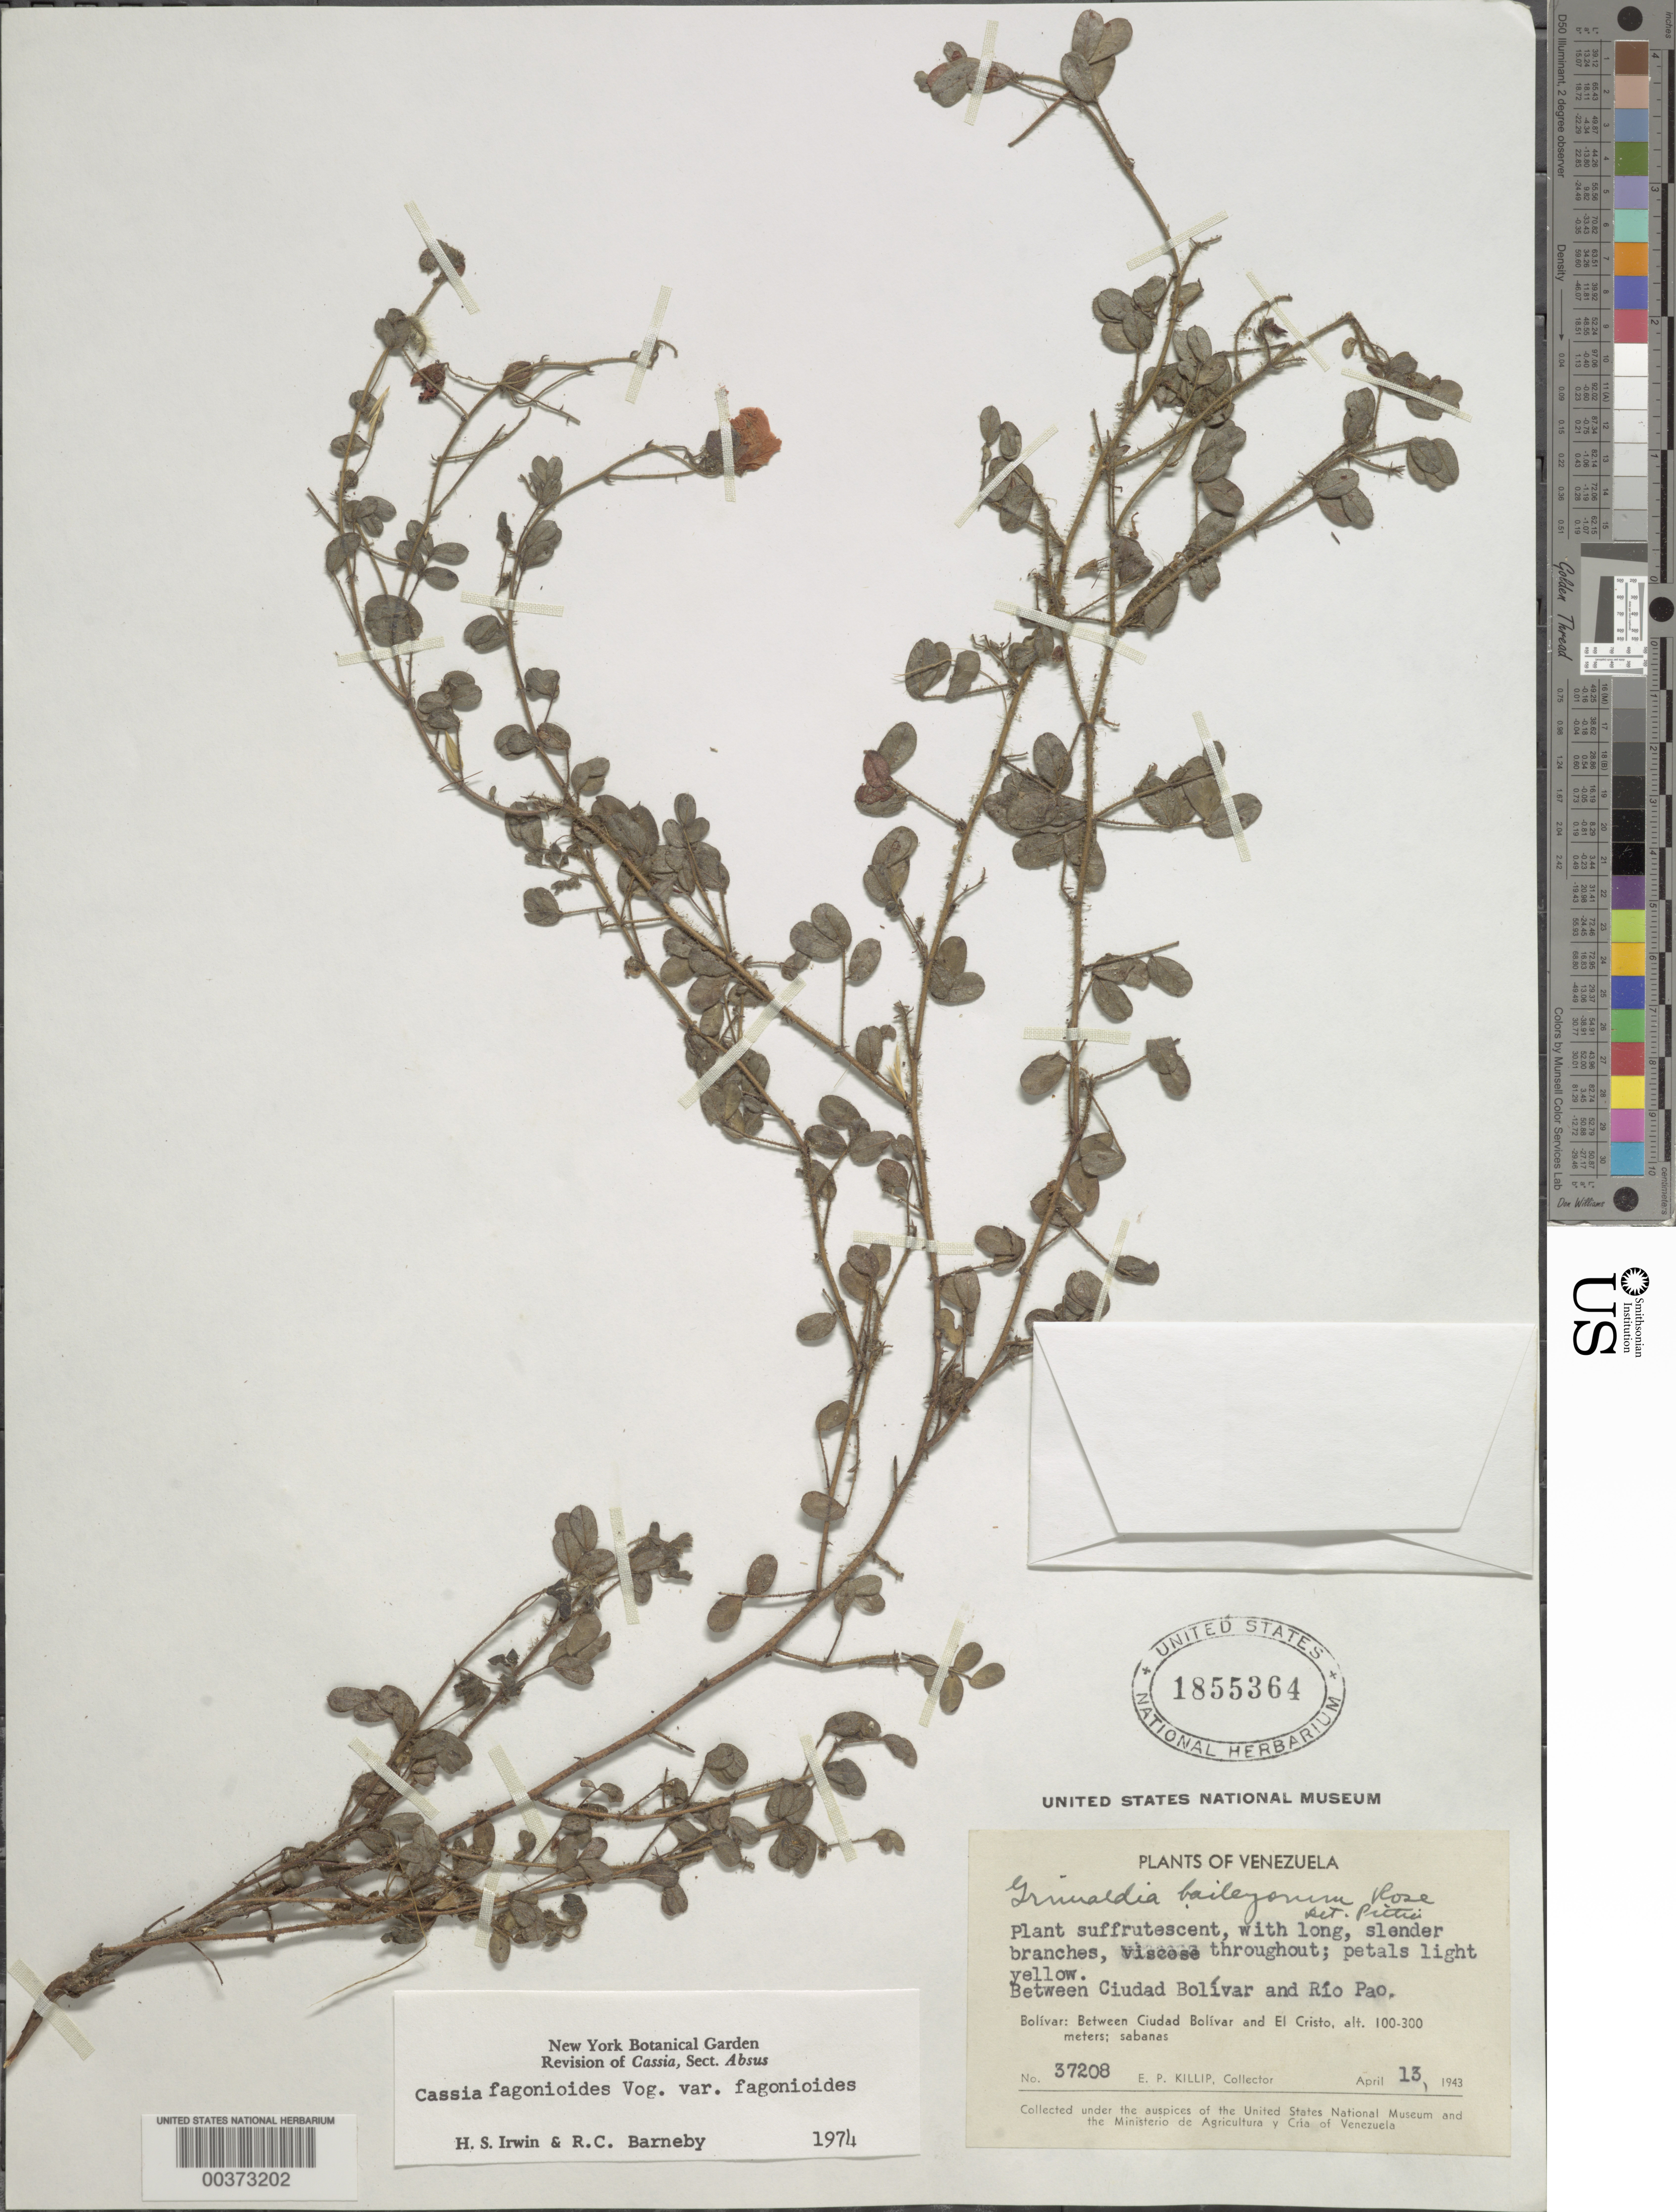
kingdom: Plantae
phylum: Tracheophyta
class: Magnoliopsida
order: Fabales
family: Fabaceae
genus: Chamaecrista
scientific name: Chamaecrista fagonioides var. fagonioides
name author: (Vogel) H.S. Irwin & Barneby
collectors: E. P. Killip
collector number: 37208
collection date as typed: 13 Apr 1943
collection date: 1943-04-13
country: Venezuela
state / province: Bolivar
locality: Between ciudad bolivar and rio pao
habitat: Sabanas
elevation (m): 100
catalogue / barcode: US 1855364